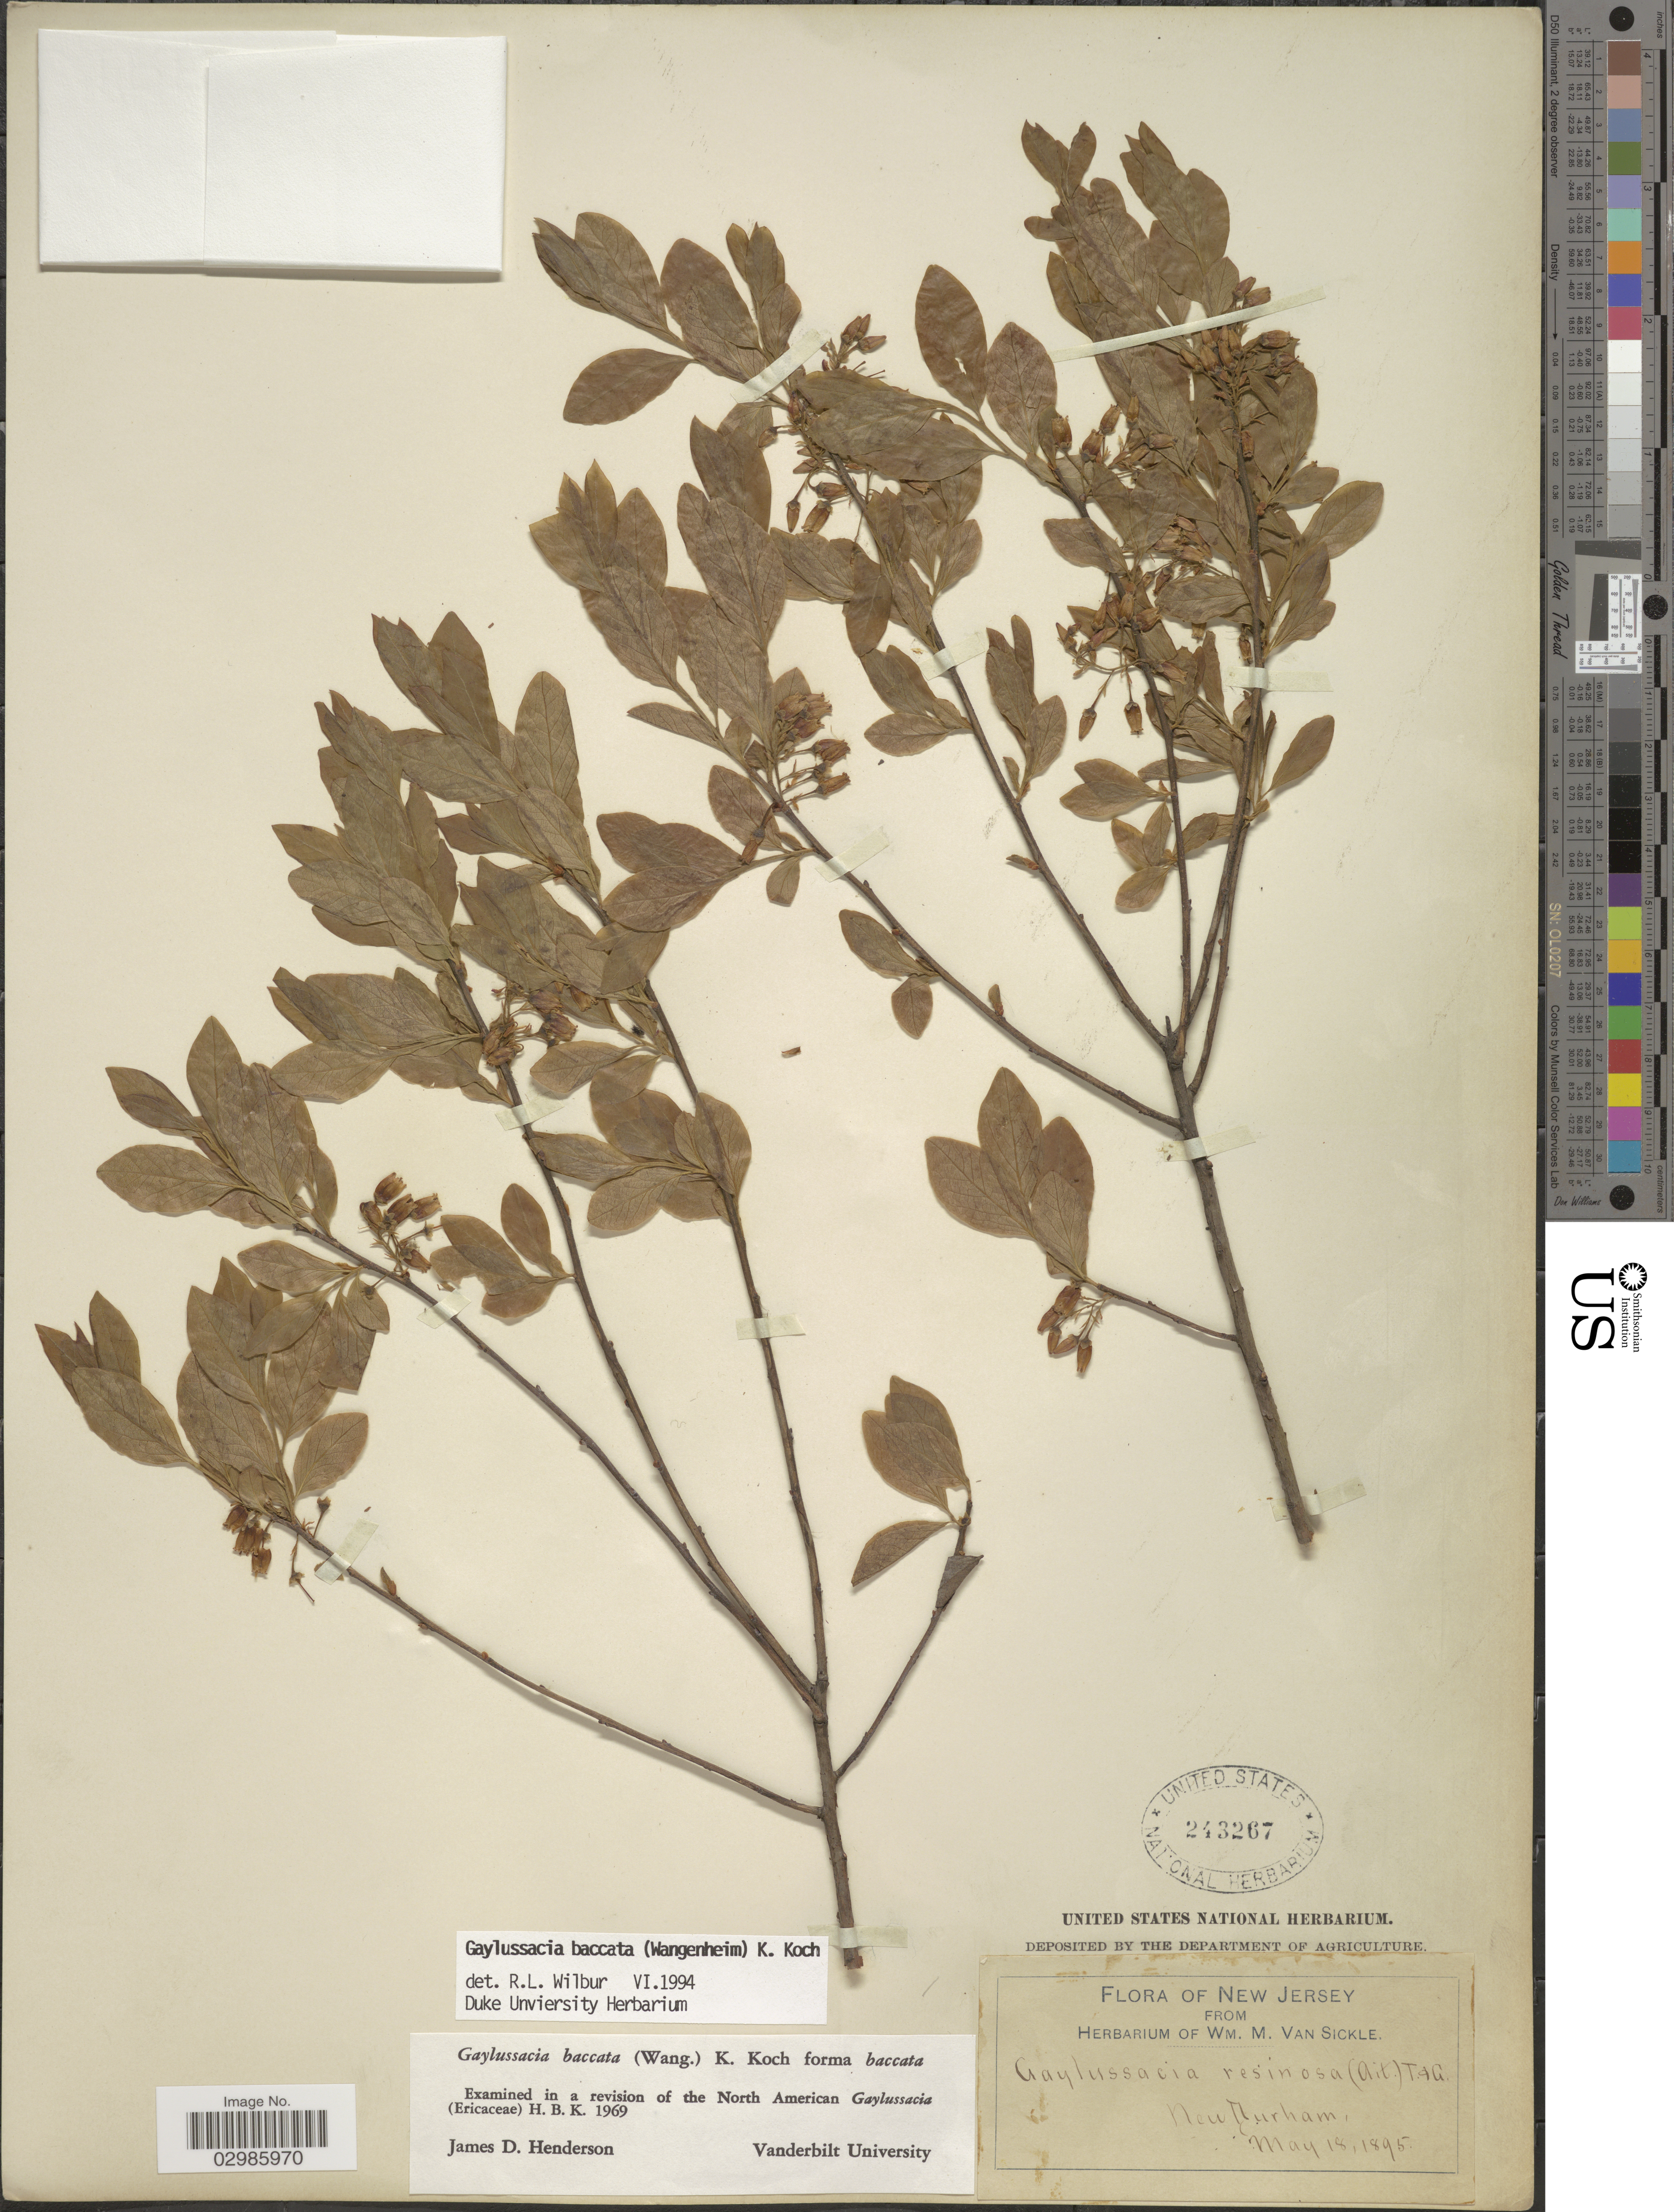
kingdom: Plantae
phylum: Tracheophyta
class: Magnoliopsida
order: Ericales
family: Ericaceae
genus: Gaylussacia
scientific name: Gaylussacia baccata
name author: (Wangenh.) K. Koch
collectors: ex herb. Wm. M. Van Sickle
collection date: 1895-05-18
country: United States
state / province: New Jersey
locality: New Durham.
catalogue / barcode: US 243267